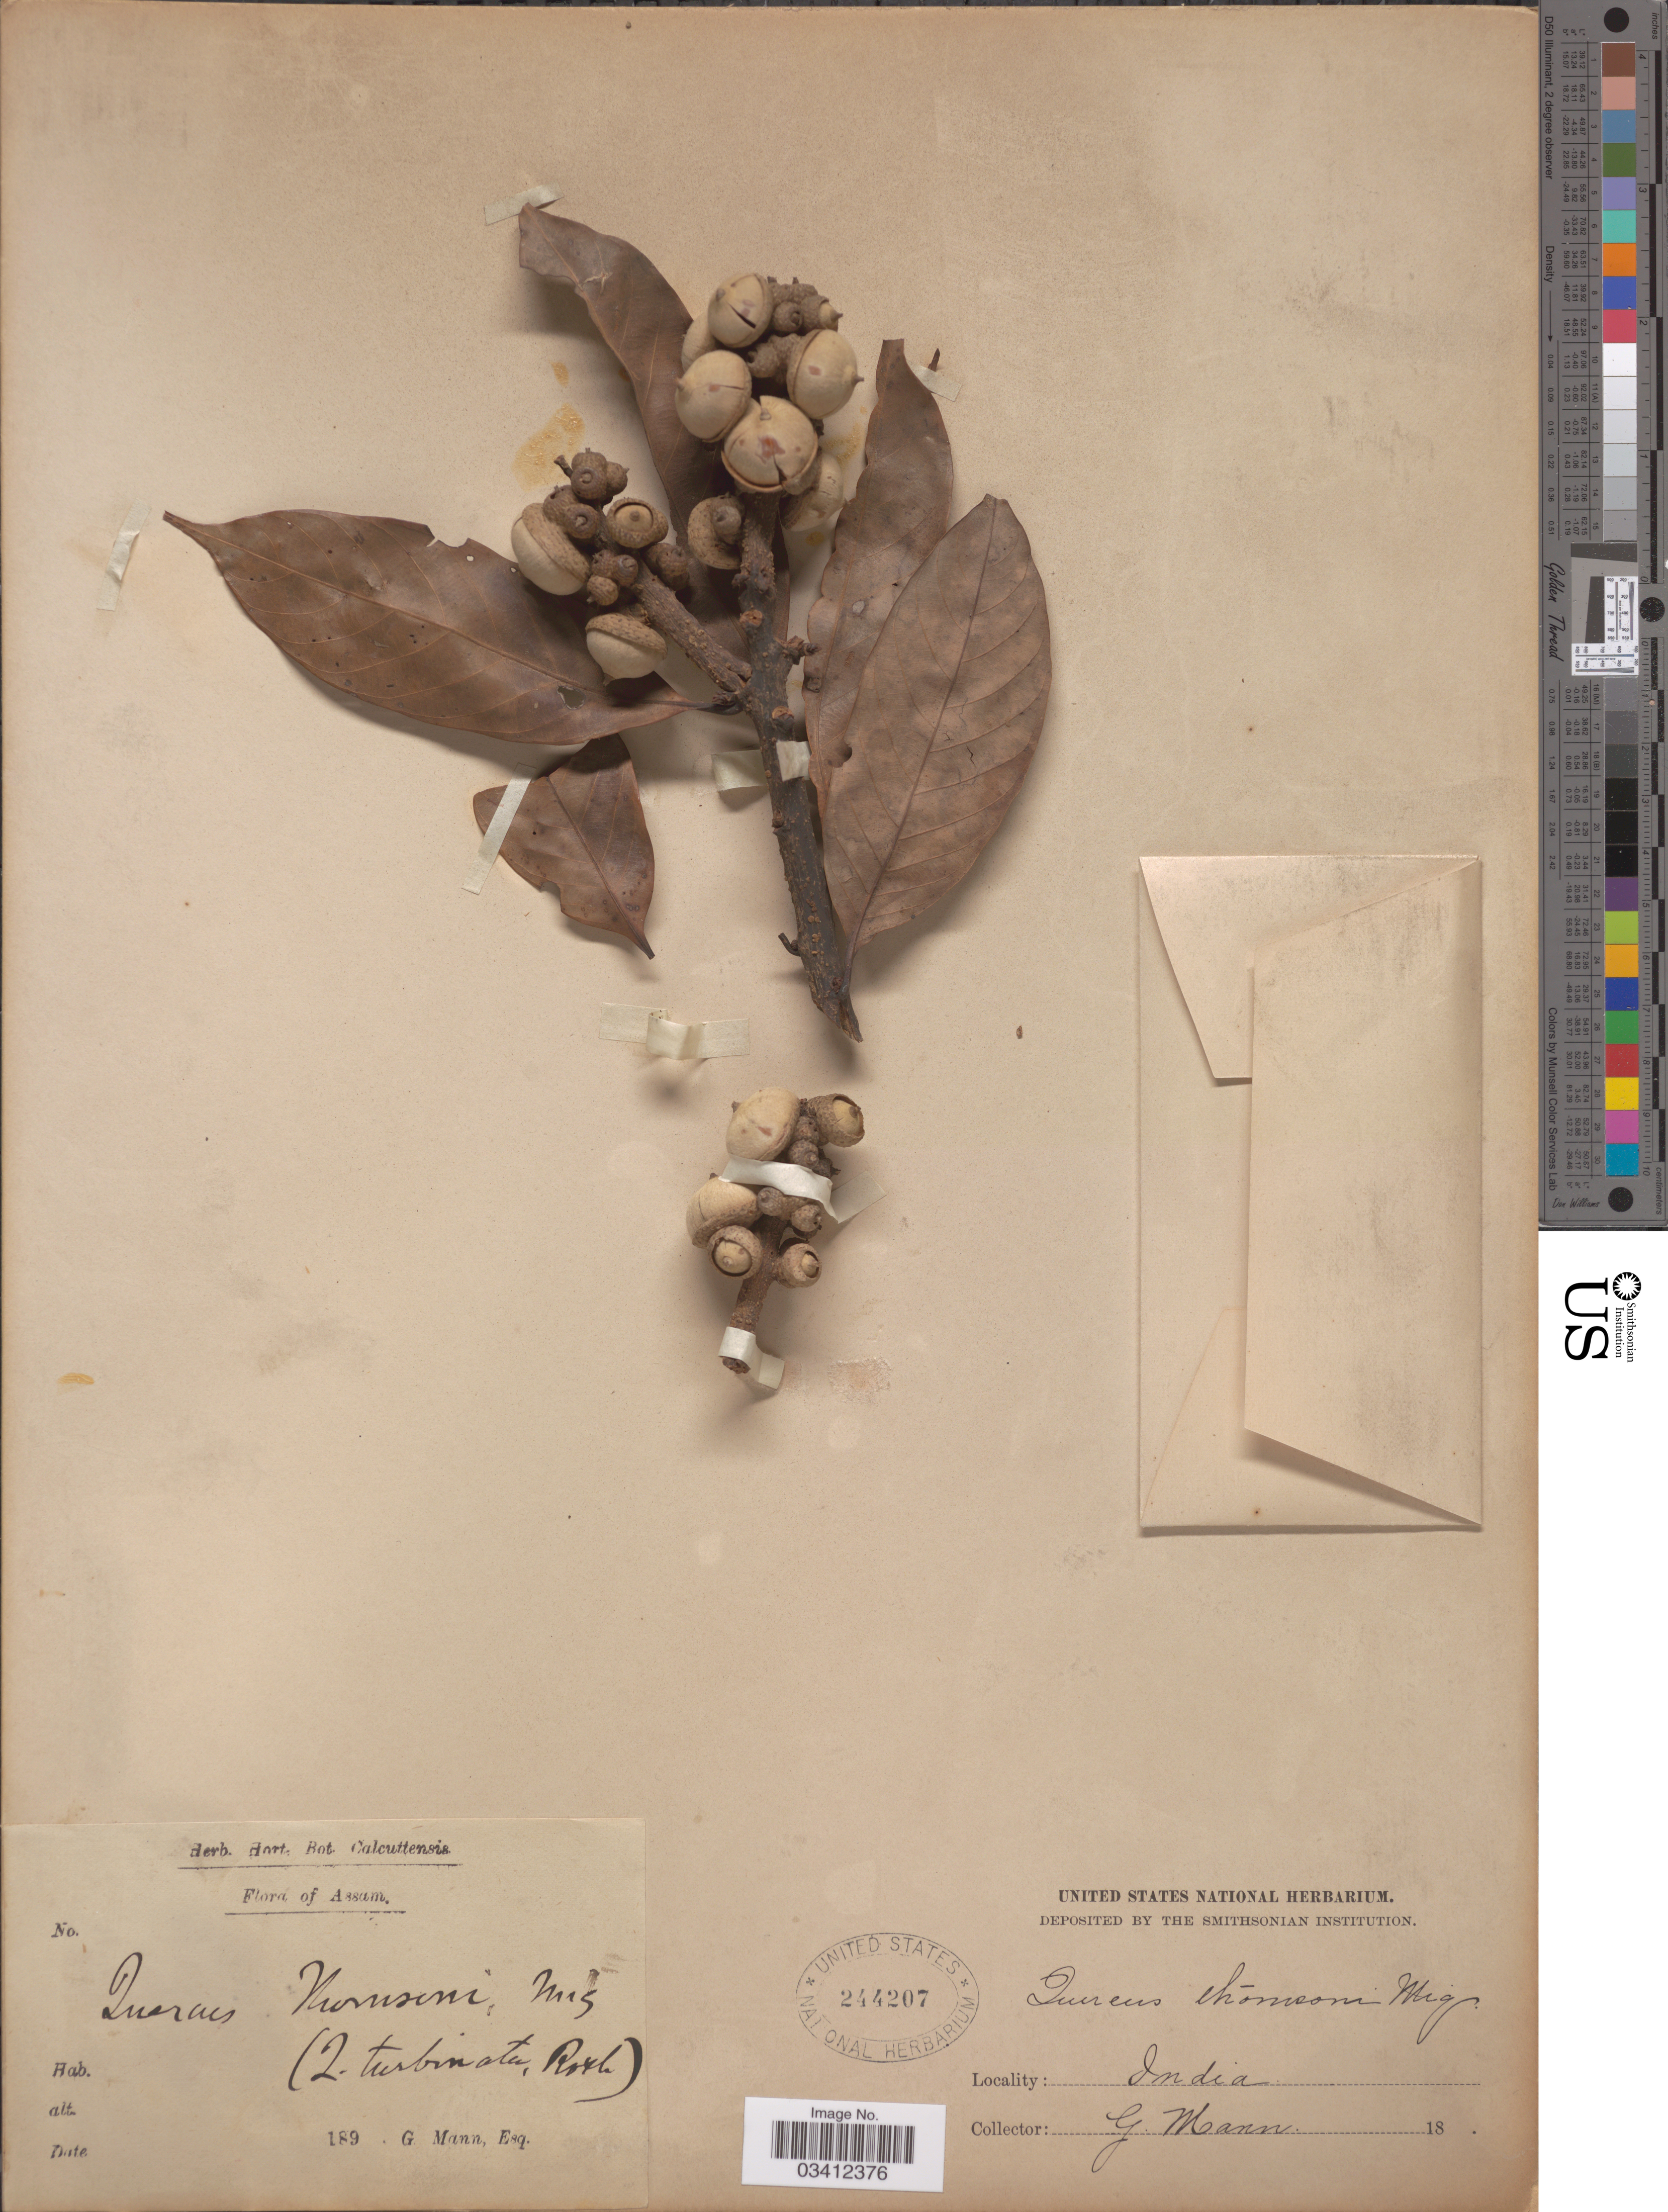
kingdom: Plantae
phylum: Tracheophyta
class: Magnoliopsida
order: Fagales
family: Fagaceae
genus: Quercus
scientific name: Quercus thomsonii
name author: Miq.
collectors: G. Mann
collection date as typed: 189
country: India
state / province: Assam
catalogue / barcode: US 244207